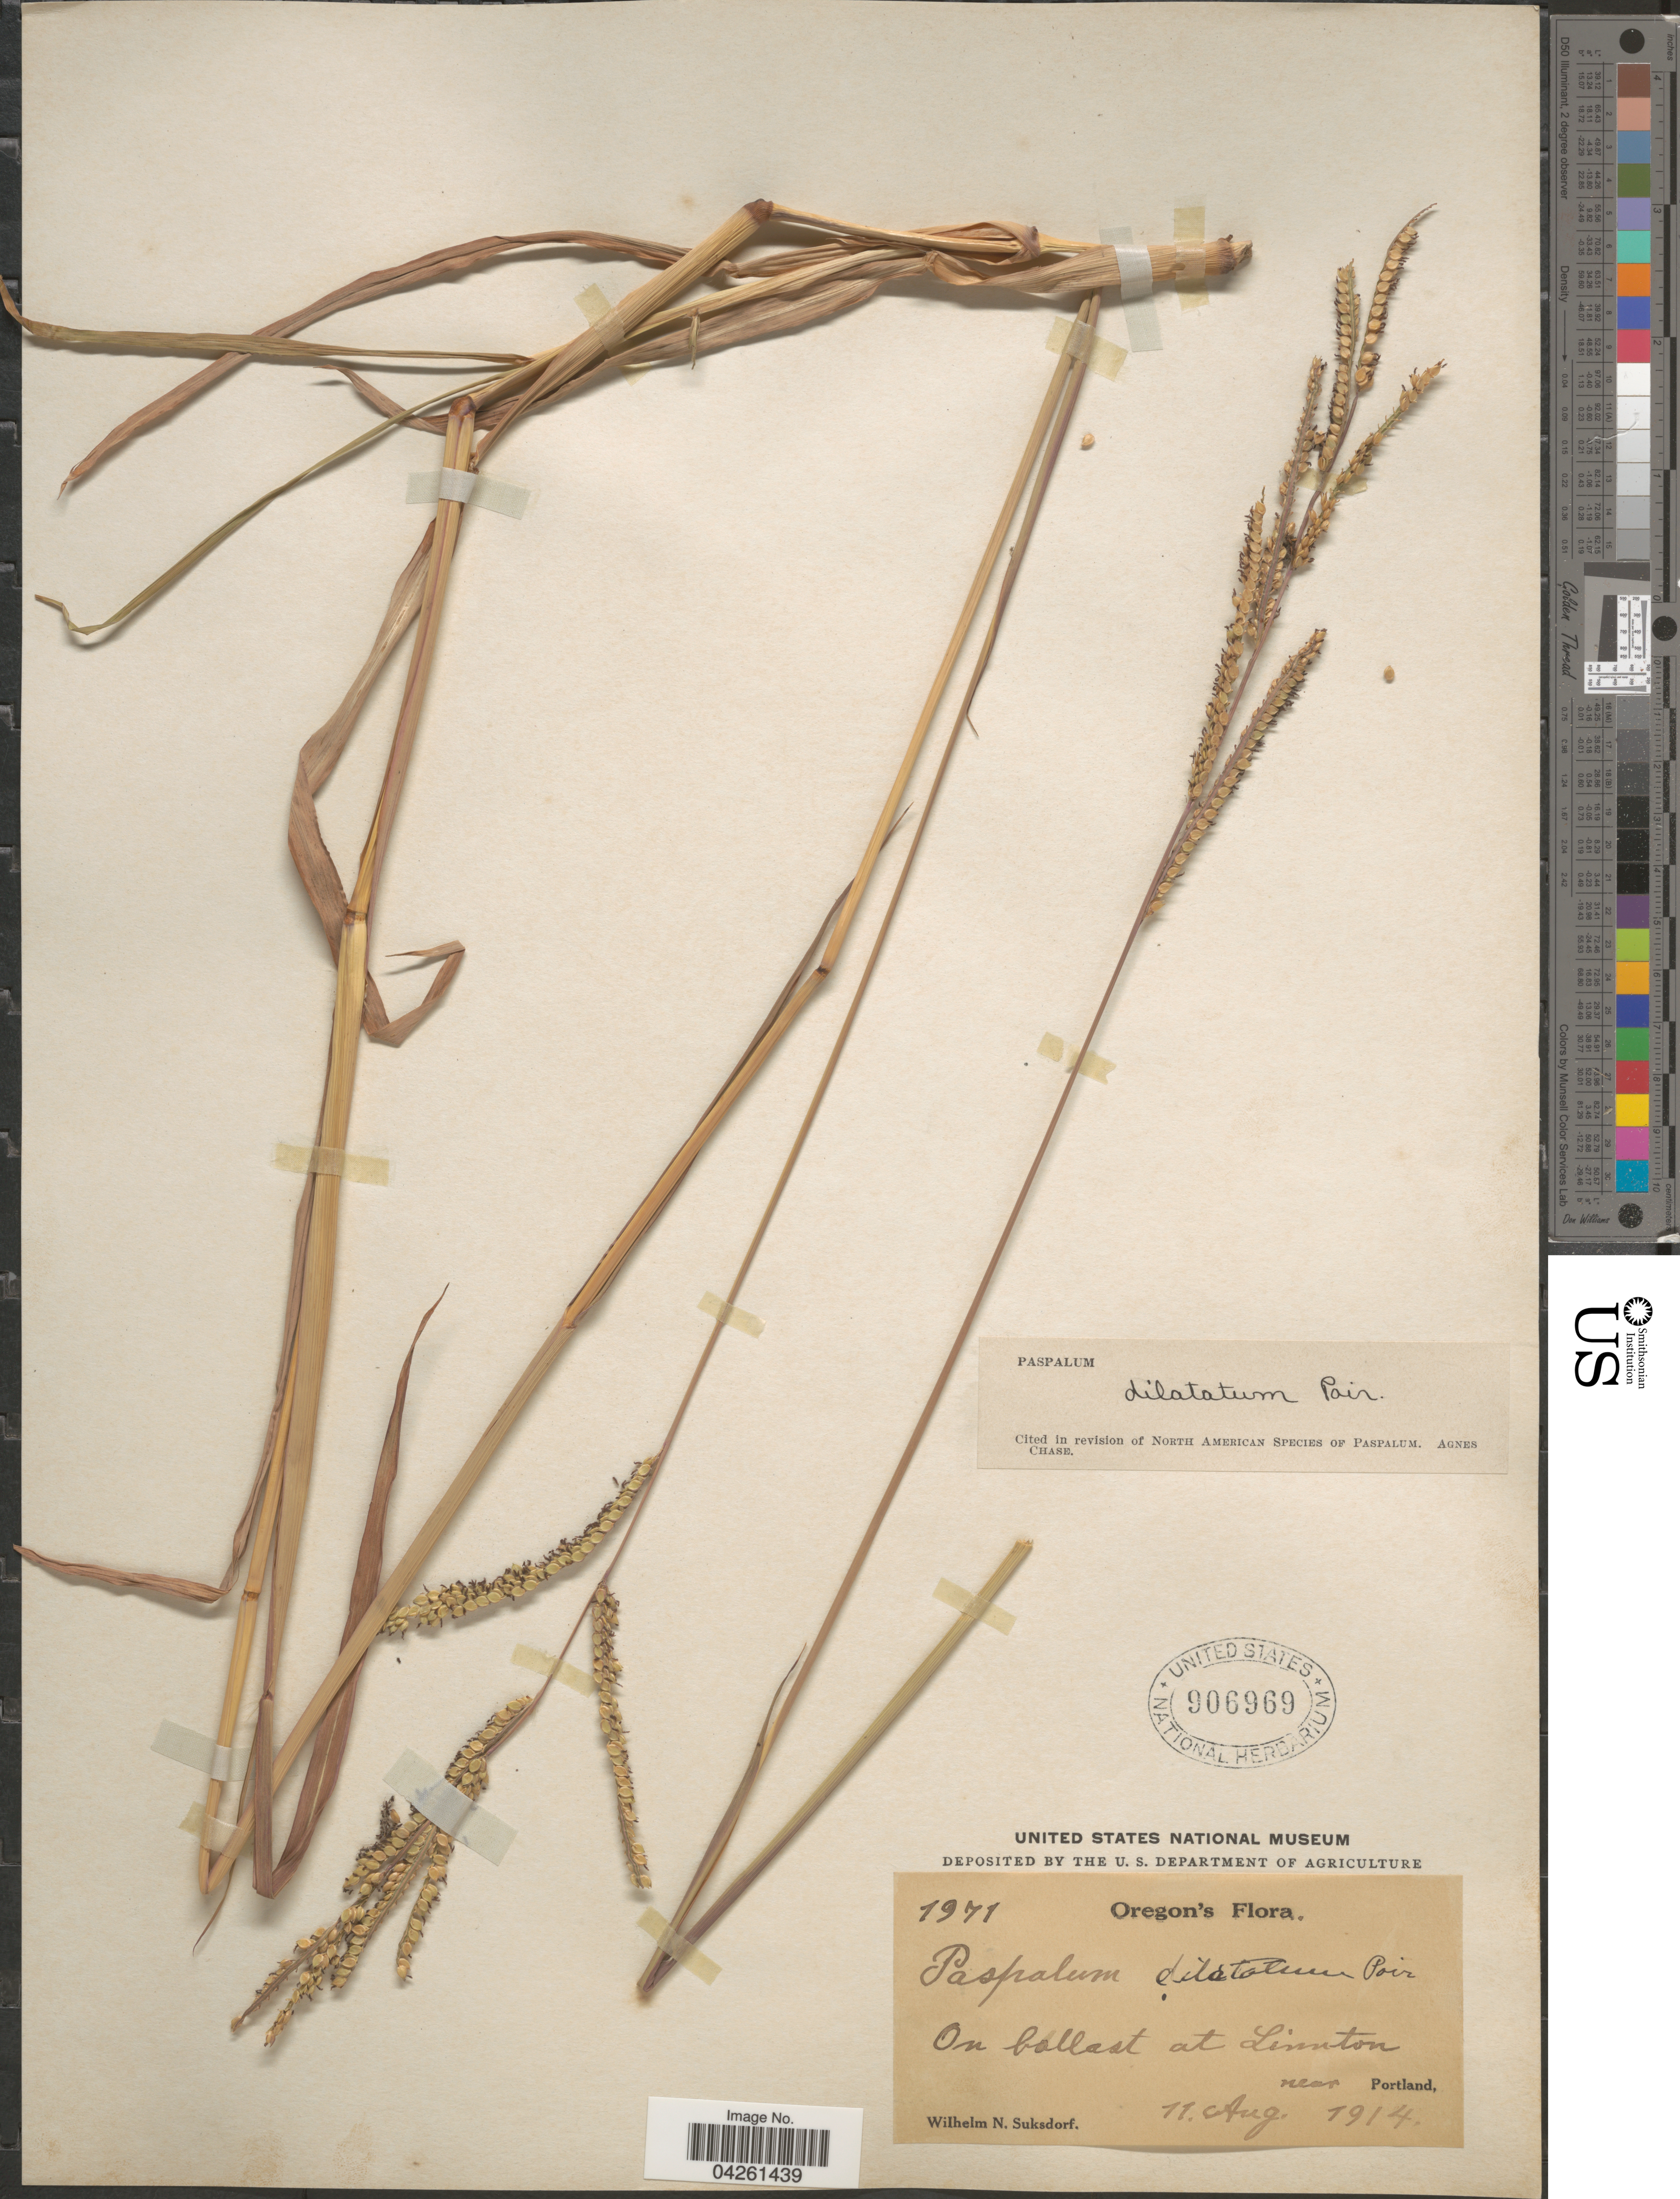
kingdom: Plantae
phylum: Tracheophyta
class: Liliopsida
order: Poales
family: Poaceae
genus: Paspalum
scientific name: Paspalum dilatatum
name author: Poir.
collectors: W. N. Suksdorf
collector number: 1971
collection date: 1914-08-11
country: United States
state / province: Oregon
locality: On ballast at Linnton near Portland.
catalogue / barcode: US 906969